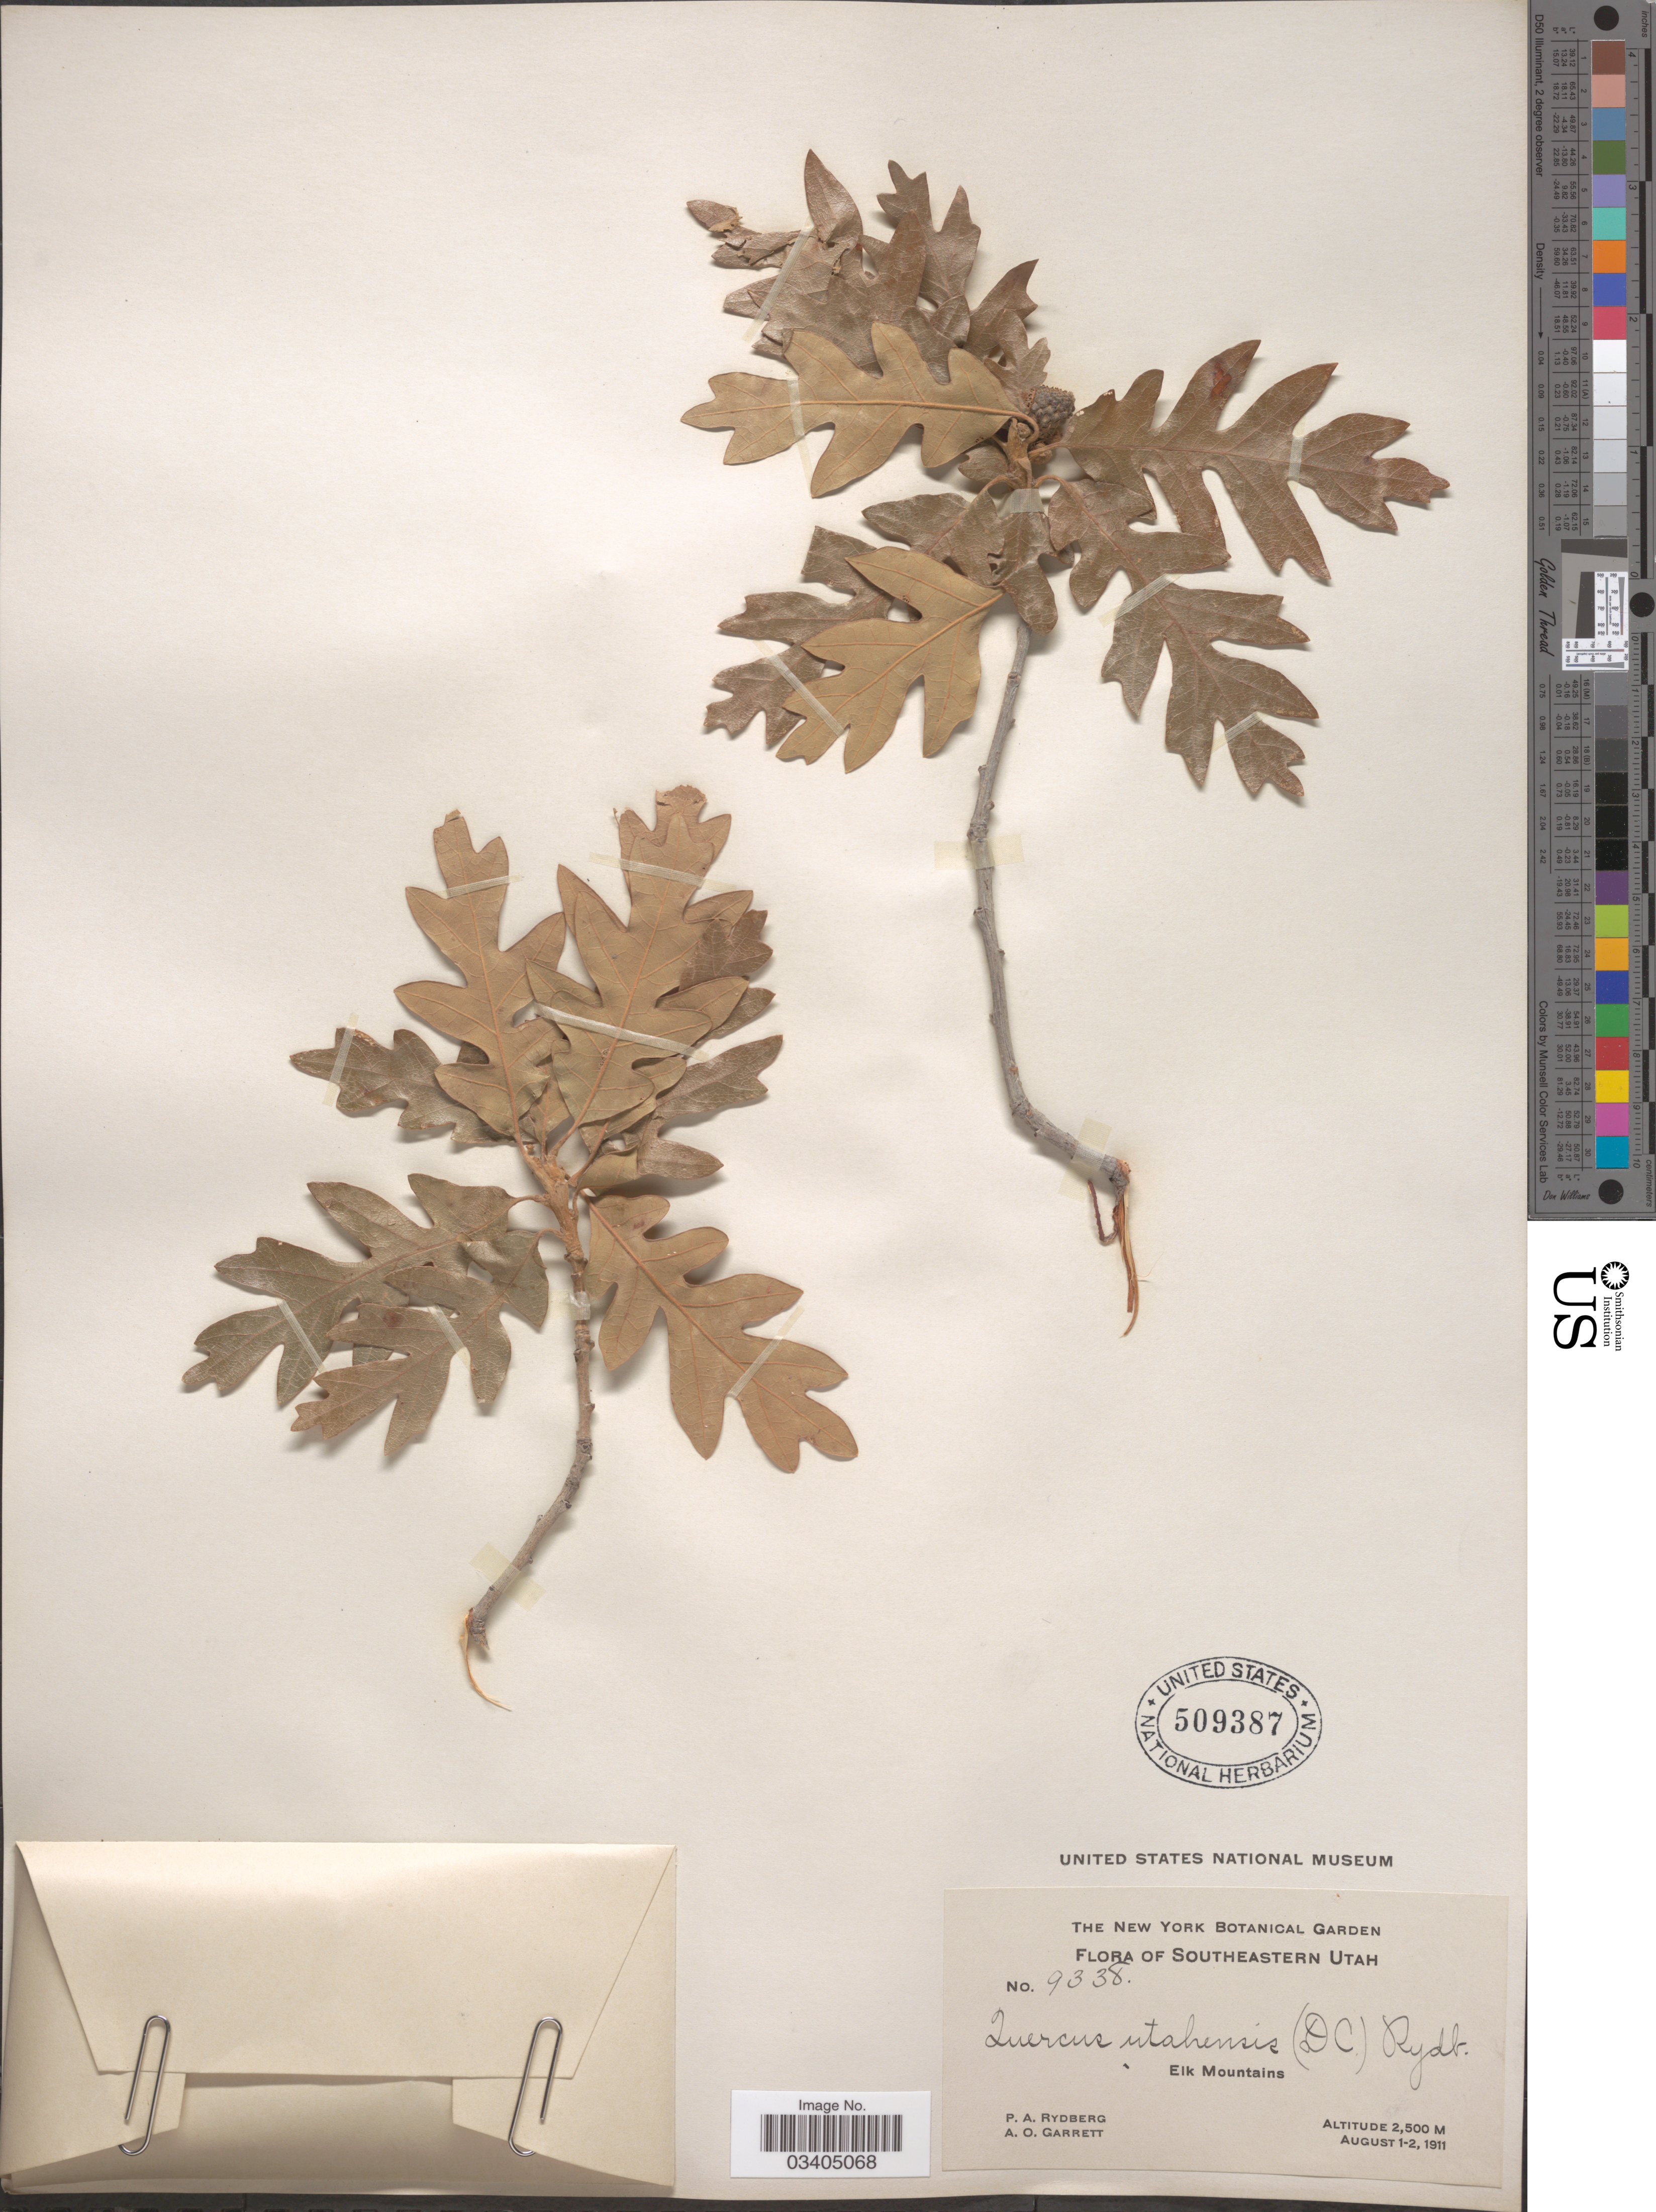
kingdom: Plantae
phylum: Tracheophyta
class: Magnoliopsida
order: Fagales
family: Fagaceae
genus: Quercus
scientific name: Quercus gambelii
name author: Nutt.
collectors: P. A. Rydberg & A. O. Garrett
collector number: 9338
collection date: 1911-08-01/1911-08-02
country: United States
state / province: Utah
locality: Southeastern Utah, Elk Mountains.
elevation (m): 2500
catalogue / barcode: US 509387